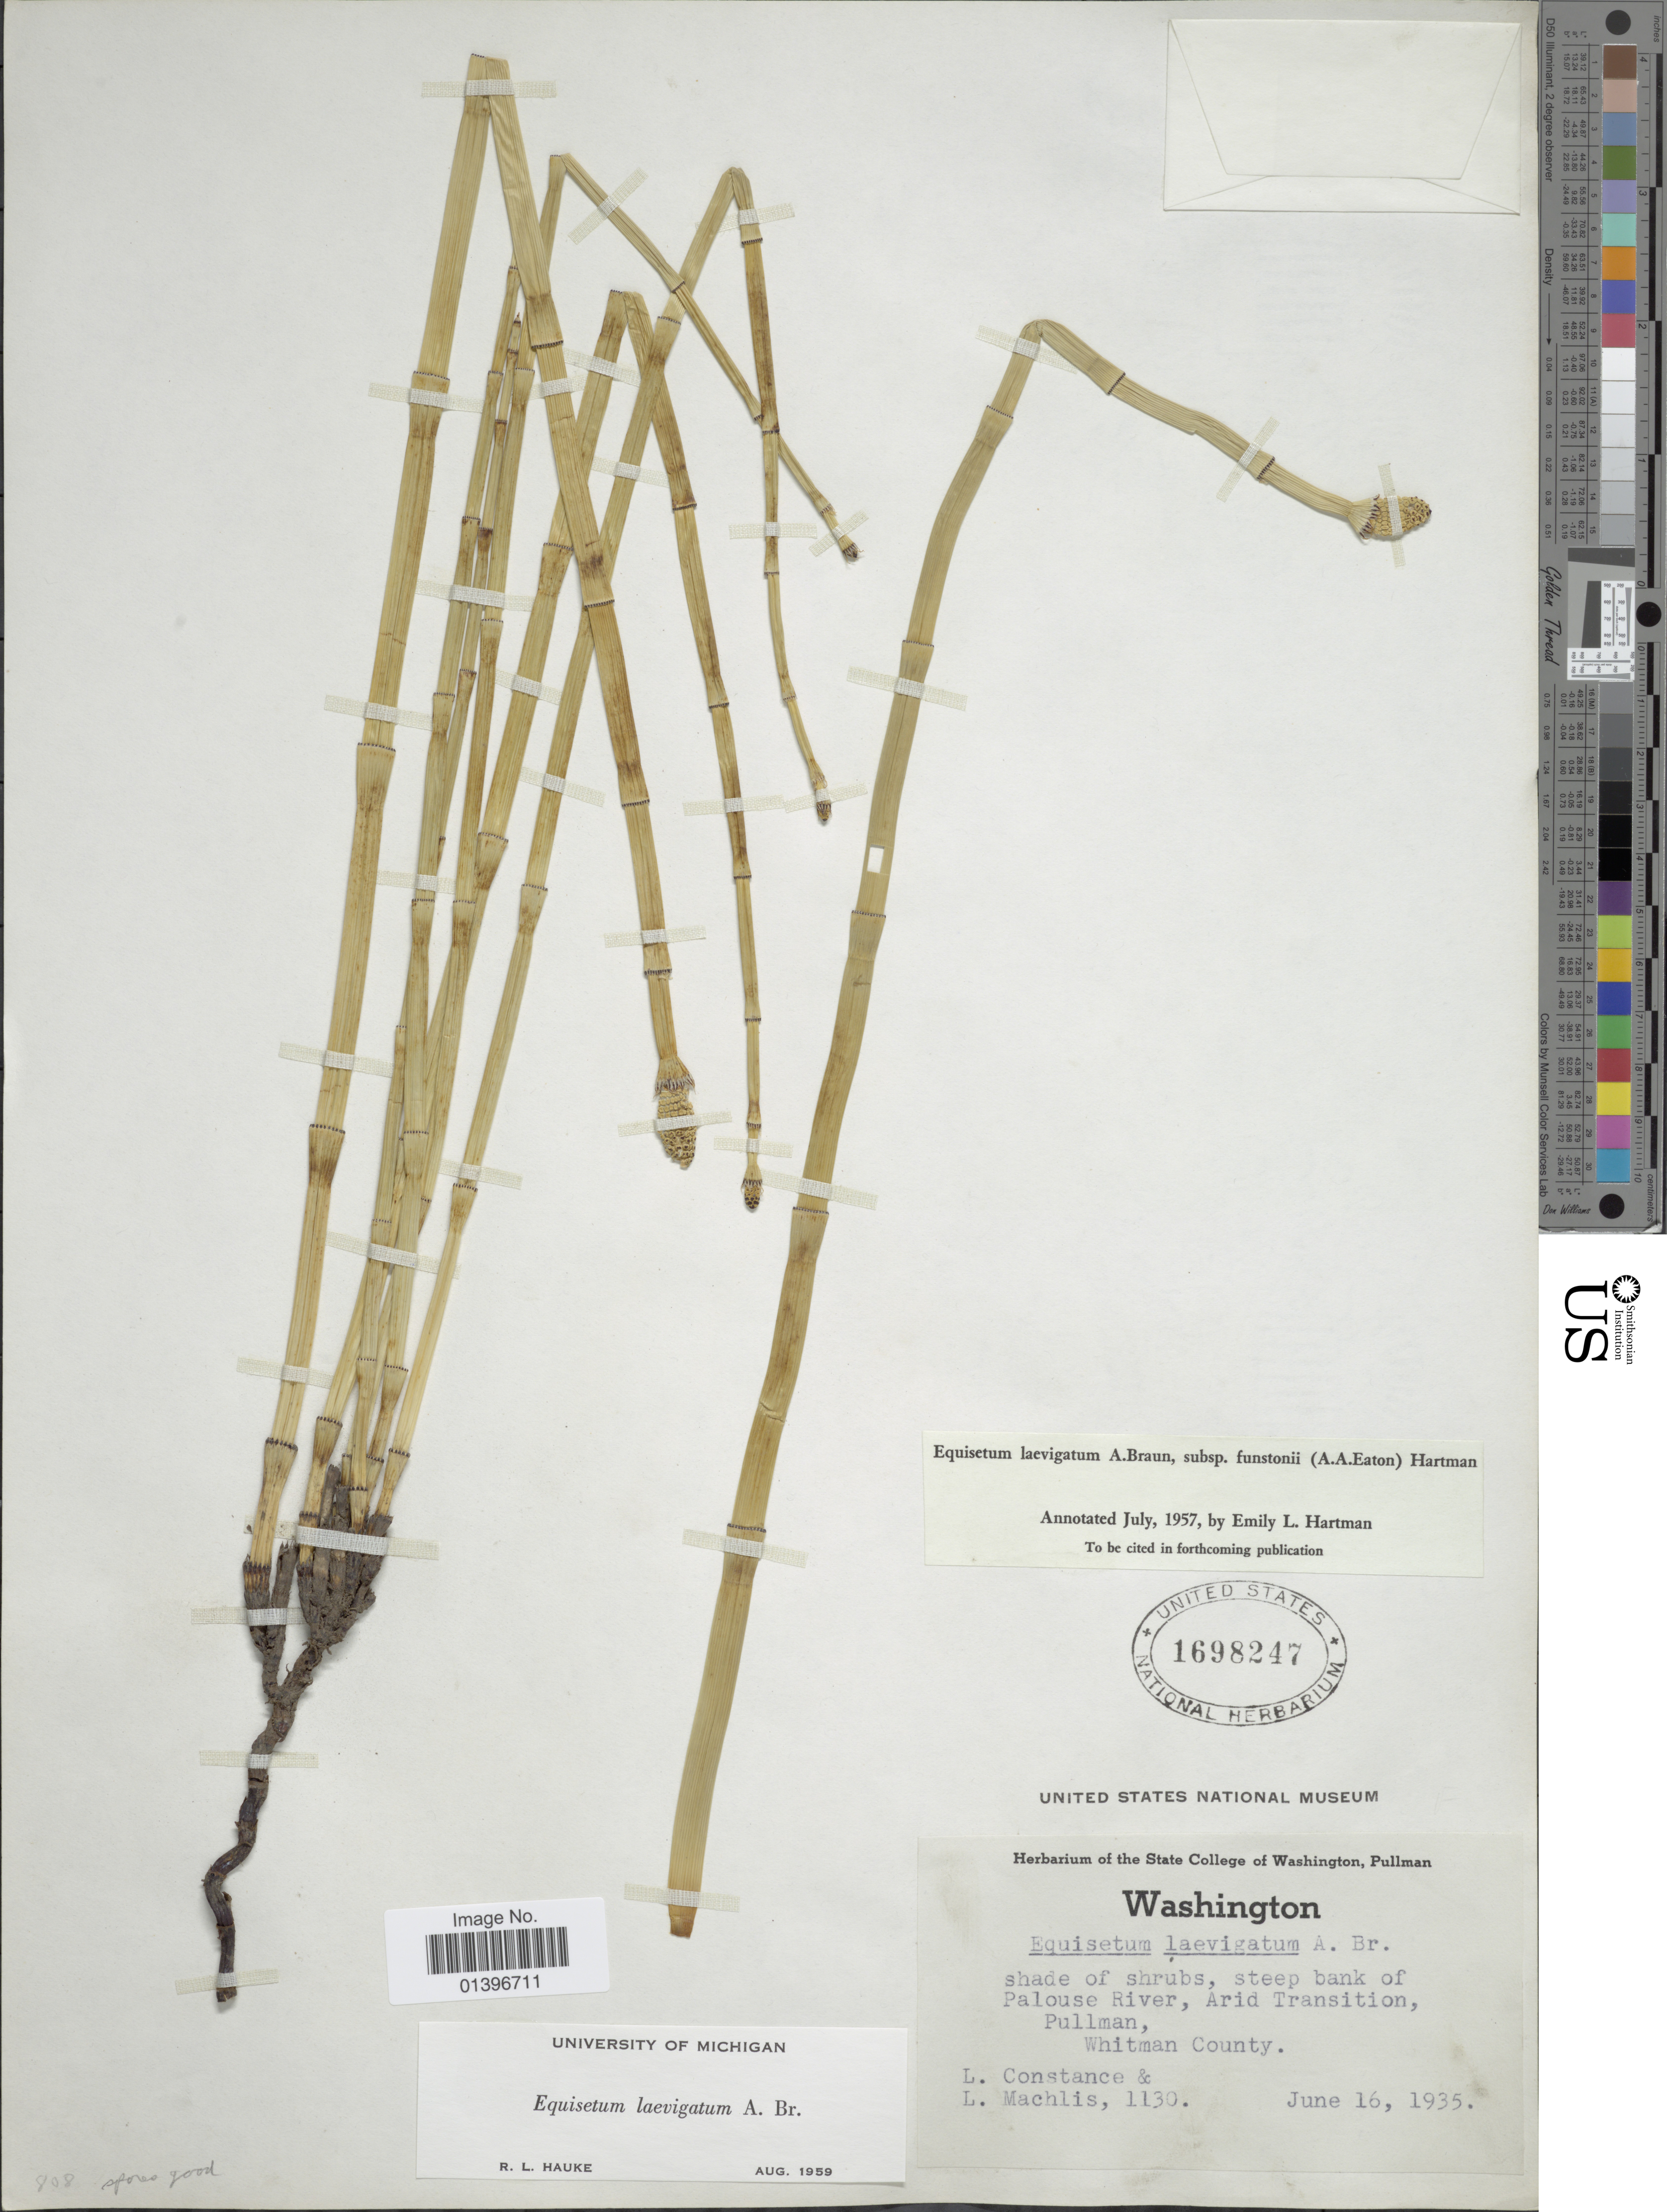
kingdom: Plantae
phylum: Tracheophyta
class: Polypodiopsida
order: Equisetales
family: Equisetaceae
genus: Equisetum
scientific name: Equisetum laevigatum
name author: A. Braun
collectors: L. Constance & L. Machlis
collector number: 1130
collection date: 1935-06-16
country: United States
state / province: Washington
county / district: Whitman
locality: Shade of shrubs, steep bank of Palouse River, Arid Transition, Pullman, Whitman County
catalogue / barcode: US 1698247